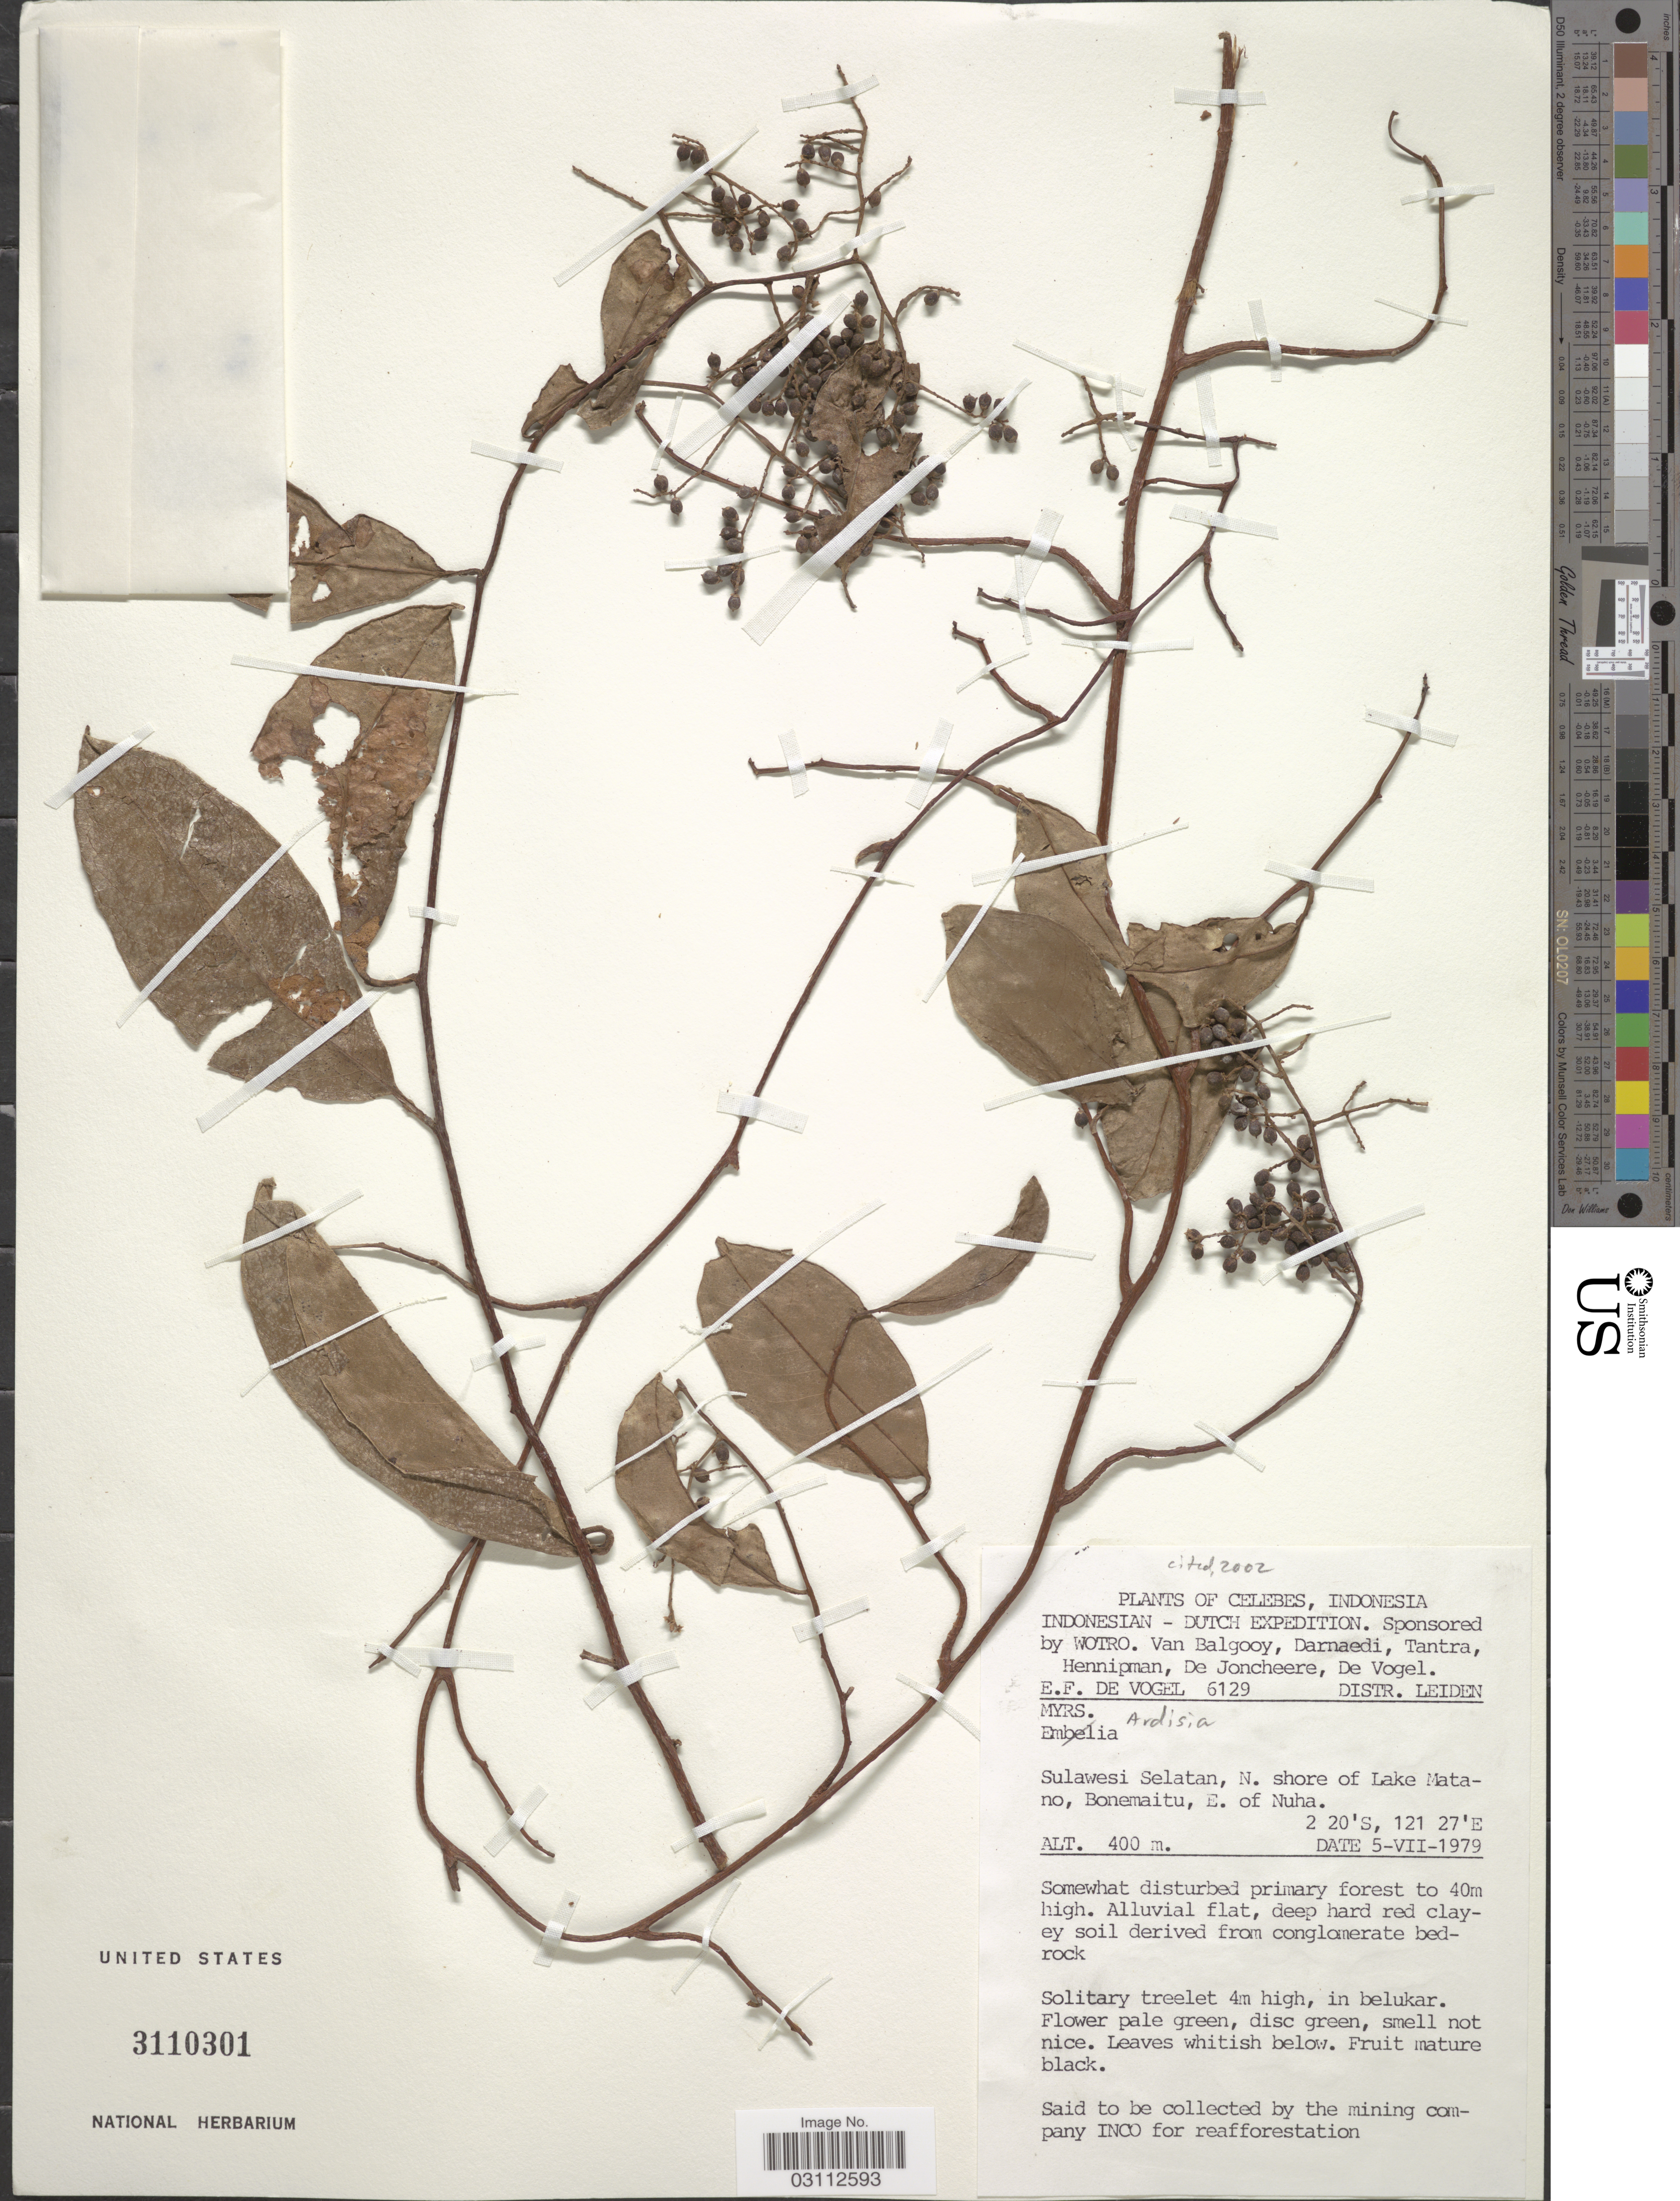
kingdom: Plantae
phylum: Tracheophyta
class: Magnoliopsida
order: Ericales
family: Primulaceae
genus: Ardisia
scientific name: Ardisia sp.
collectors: E. F. de Vogel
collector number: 6129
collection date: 1979-07-05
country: Indonesia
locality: Celebes, Sulawesi Selatan, N. shore of Lake Matano, Bonemaitu, E. of Nuha.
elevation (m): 400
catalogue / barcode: US 3110301